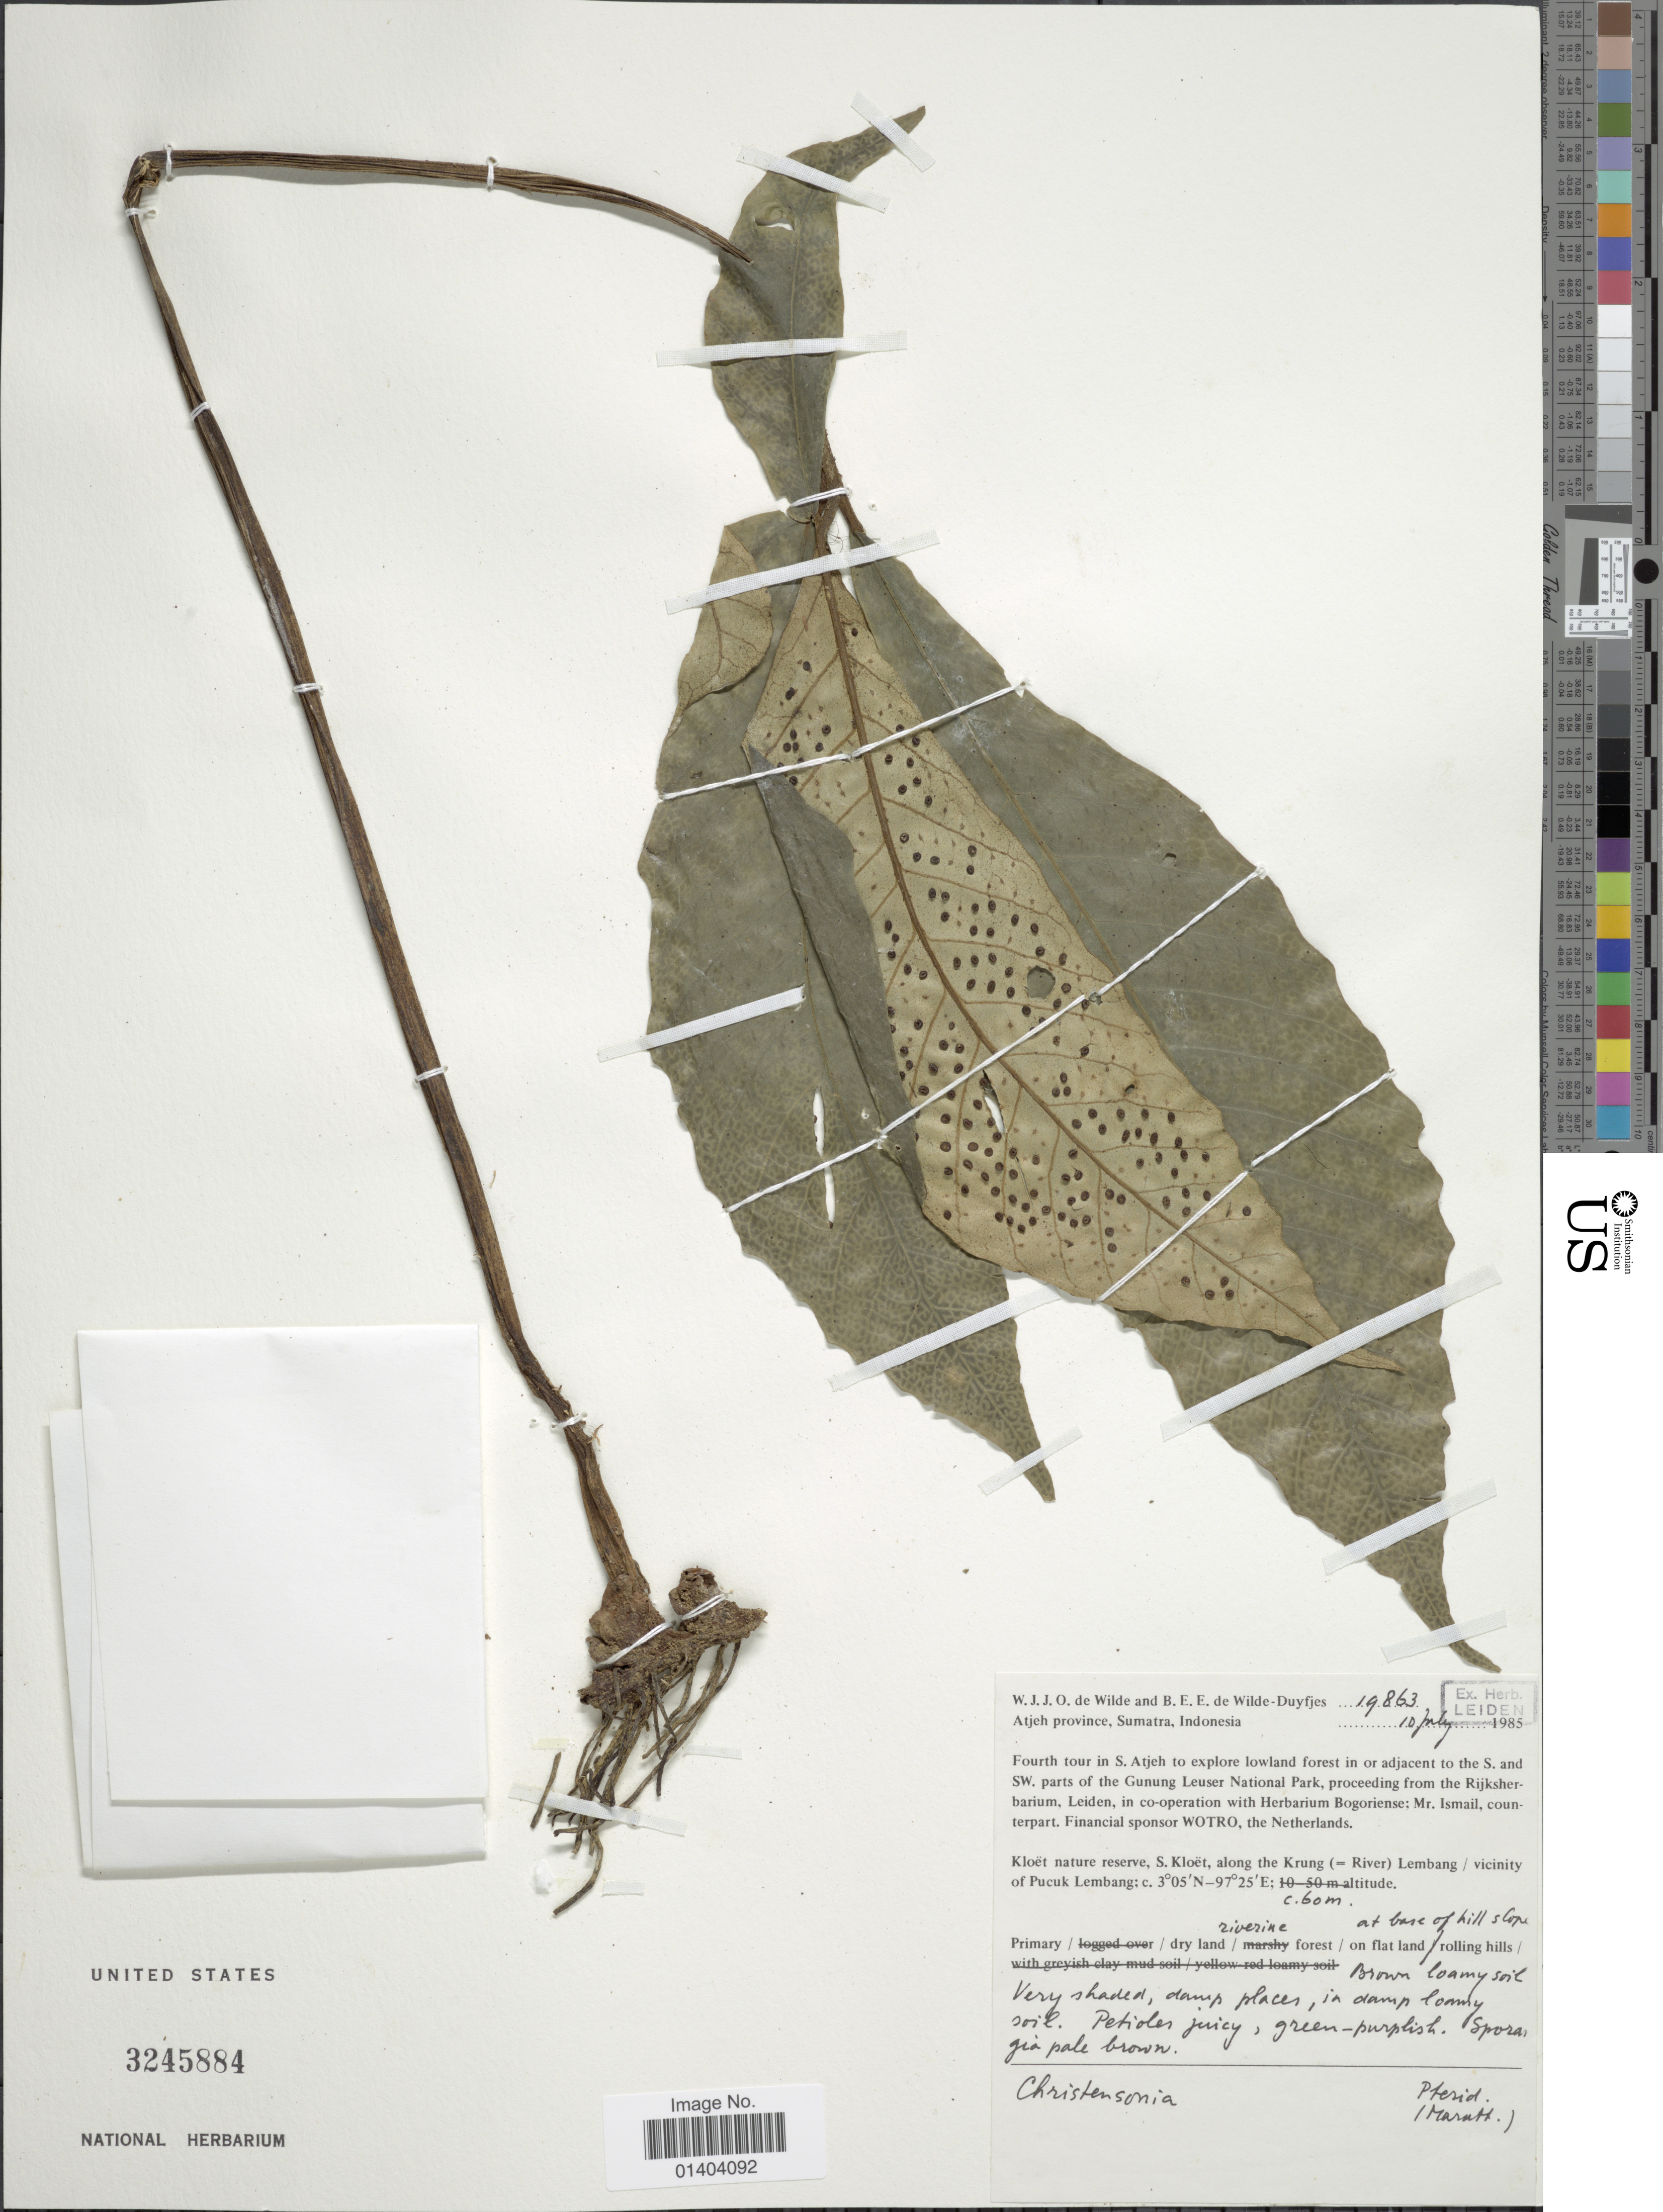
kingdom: Plantae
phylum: Tracheophyta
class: Polypodiopsida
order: Marattiales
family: Marattiaceae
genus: Christensenia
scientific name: Christensenia aesculifolia subsp. korthalsii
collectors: W. J. de Wilde & B. E. de Wilde-Duyfjes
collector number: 19863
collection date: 1985-07-10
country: Indonesia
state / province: Sumatra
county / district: Aceh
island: Sumatra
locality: Atjeh province, S. Atjeh, lowland forest in or adjacent to the S. and SW parts of the Gunung Leuser National Park, Kloët nature reserve, S. Kloët, along the Krung (= River) Lembang/vicinity of Pucuk Lembang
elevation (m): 60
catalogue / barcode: US 3245884